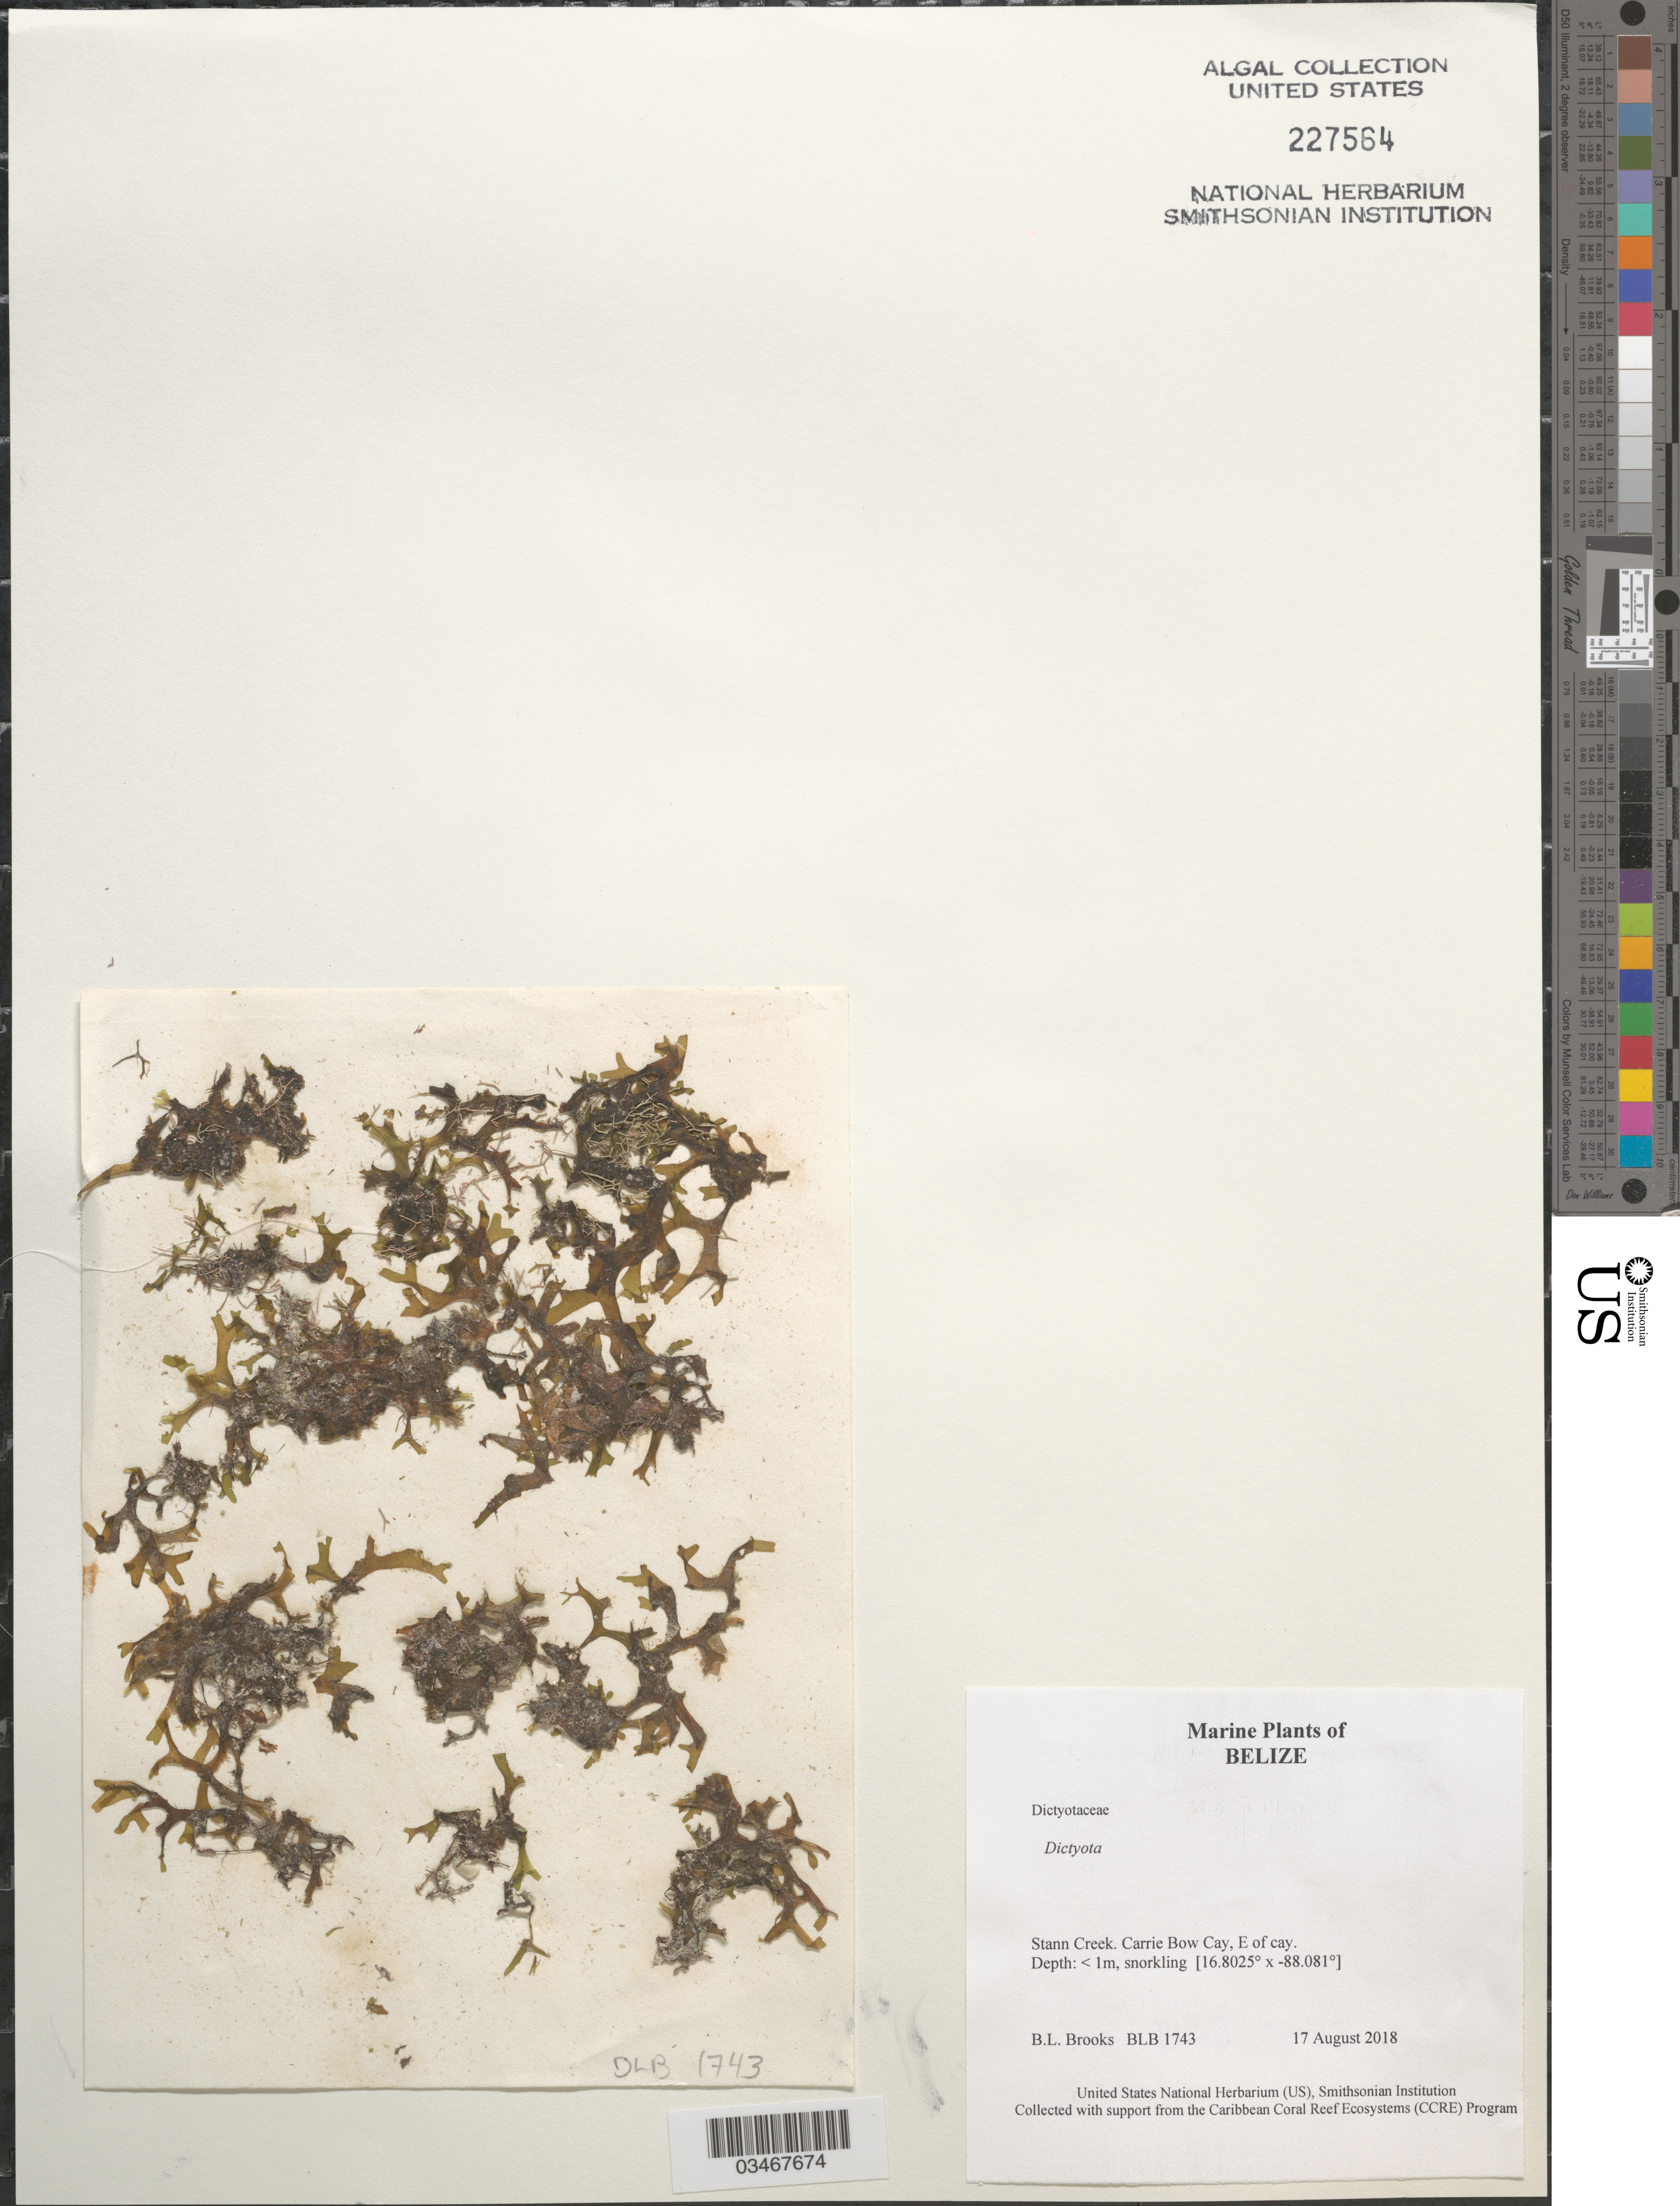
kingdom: Chromista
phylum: Ochrophyta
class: Phaeophyceae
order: Dictyotales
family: Dictyotaceae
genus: Dictyota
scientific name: Dictyota sp.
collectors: B. Brooks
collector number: BLB 1743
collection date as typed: Transcribed d/m/y: 17/8/2018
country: Belize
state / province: Stann Creek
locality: Carrie Bow Cay, E of cay.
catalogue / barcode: US 227564